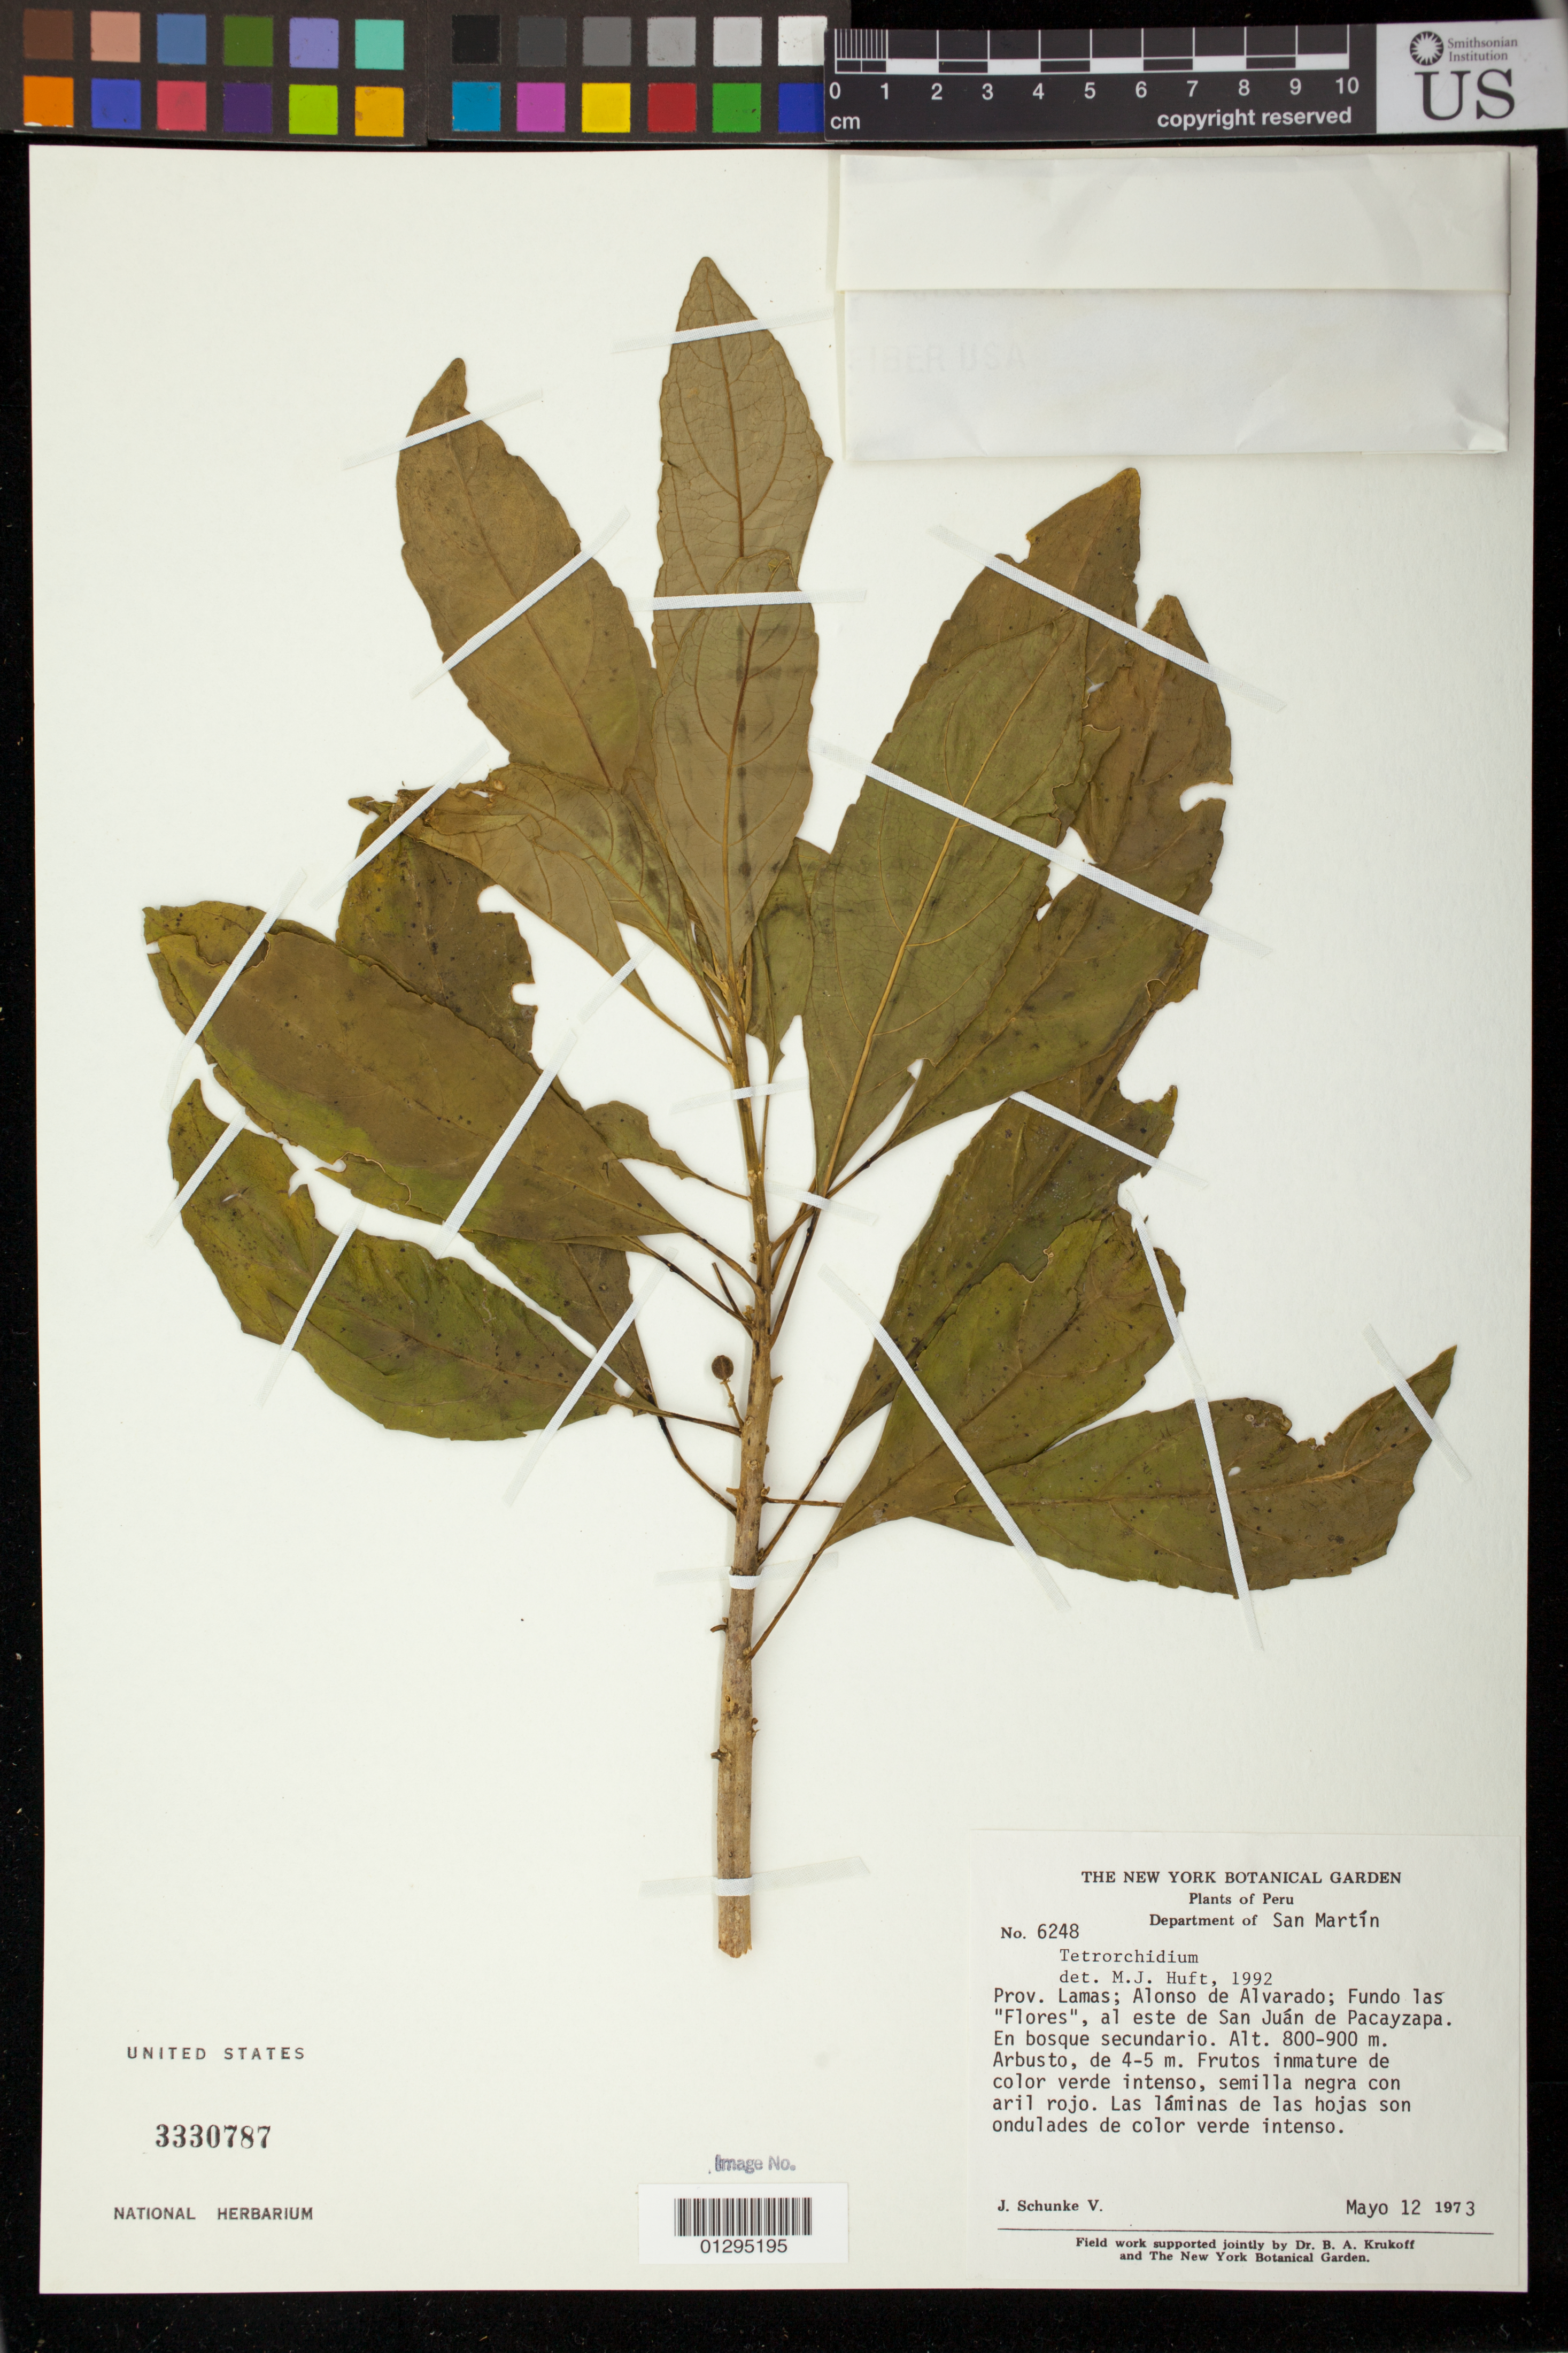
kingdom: Plantae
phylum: Tracheophyta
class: Magnoliopsida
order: Malpighiales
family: Euphorbiaceae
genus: Tetrorchidium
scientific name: Tetrorchidium sp.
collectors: J. M. Schunke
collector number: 6248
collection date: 1973-05-12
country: Peru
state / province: San Martín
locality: Prov. Lamas; Alonso de Alvarado; Fundo las "Flores", al este de SanJuan de Pacayzapa.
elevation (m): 800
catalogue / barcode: US 3330787